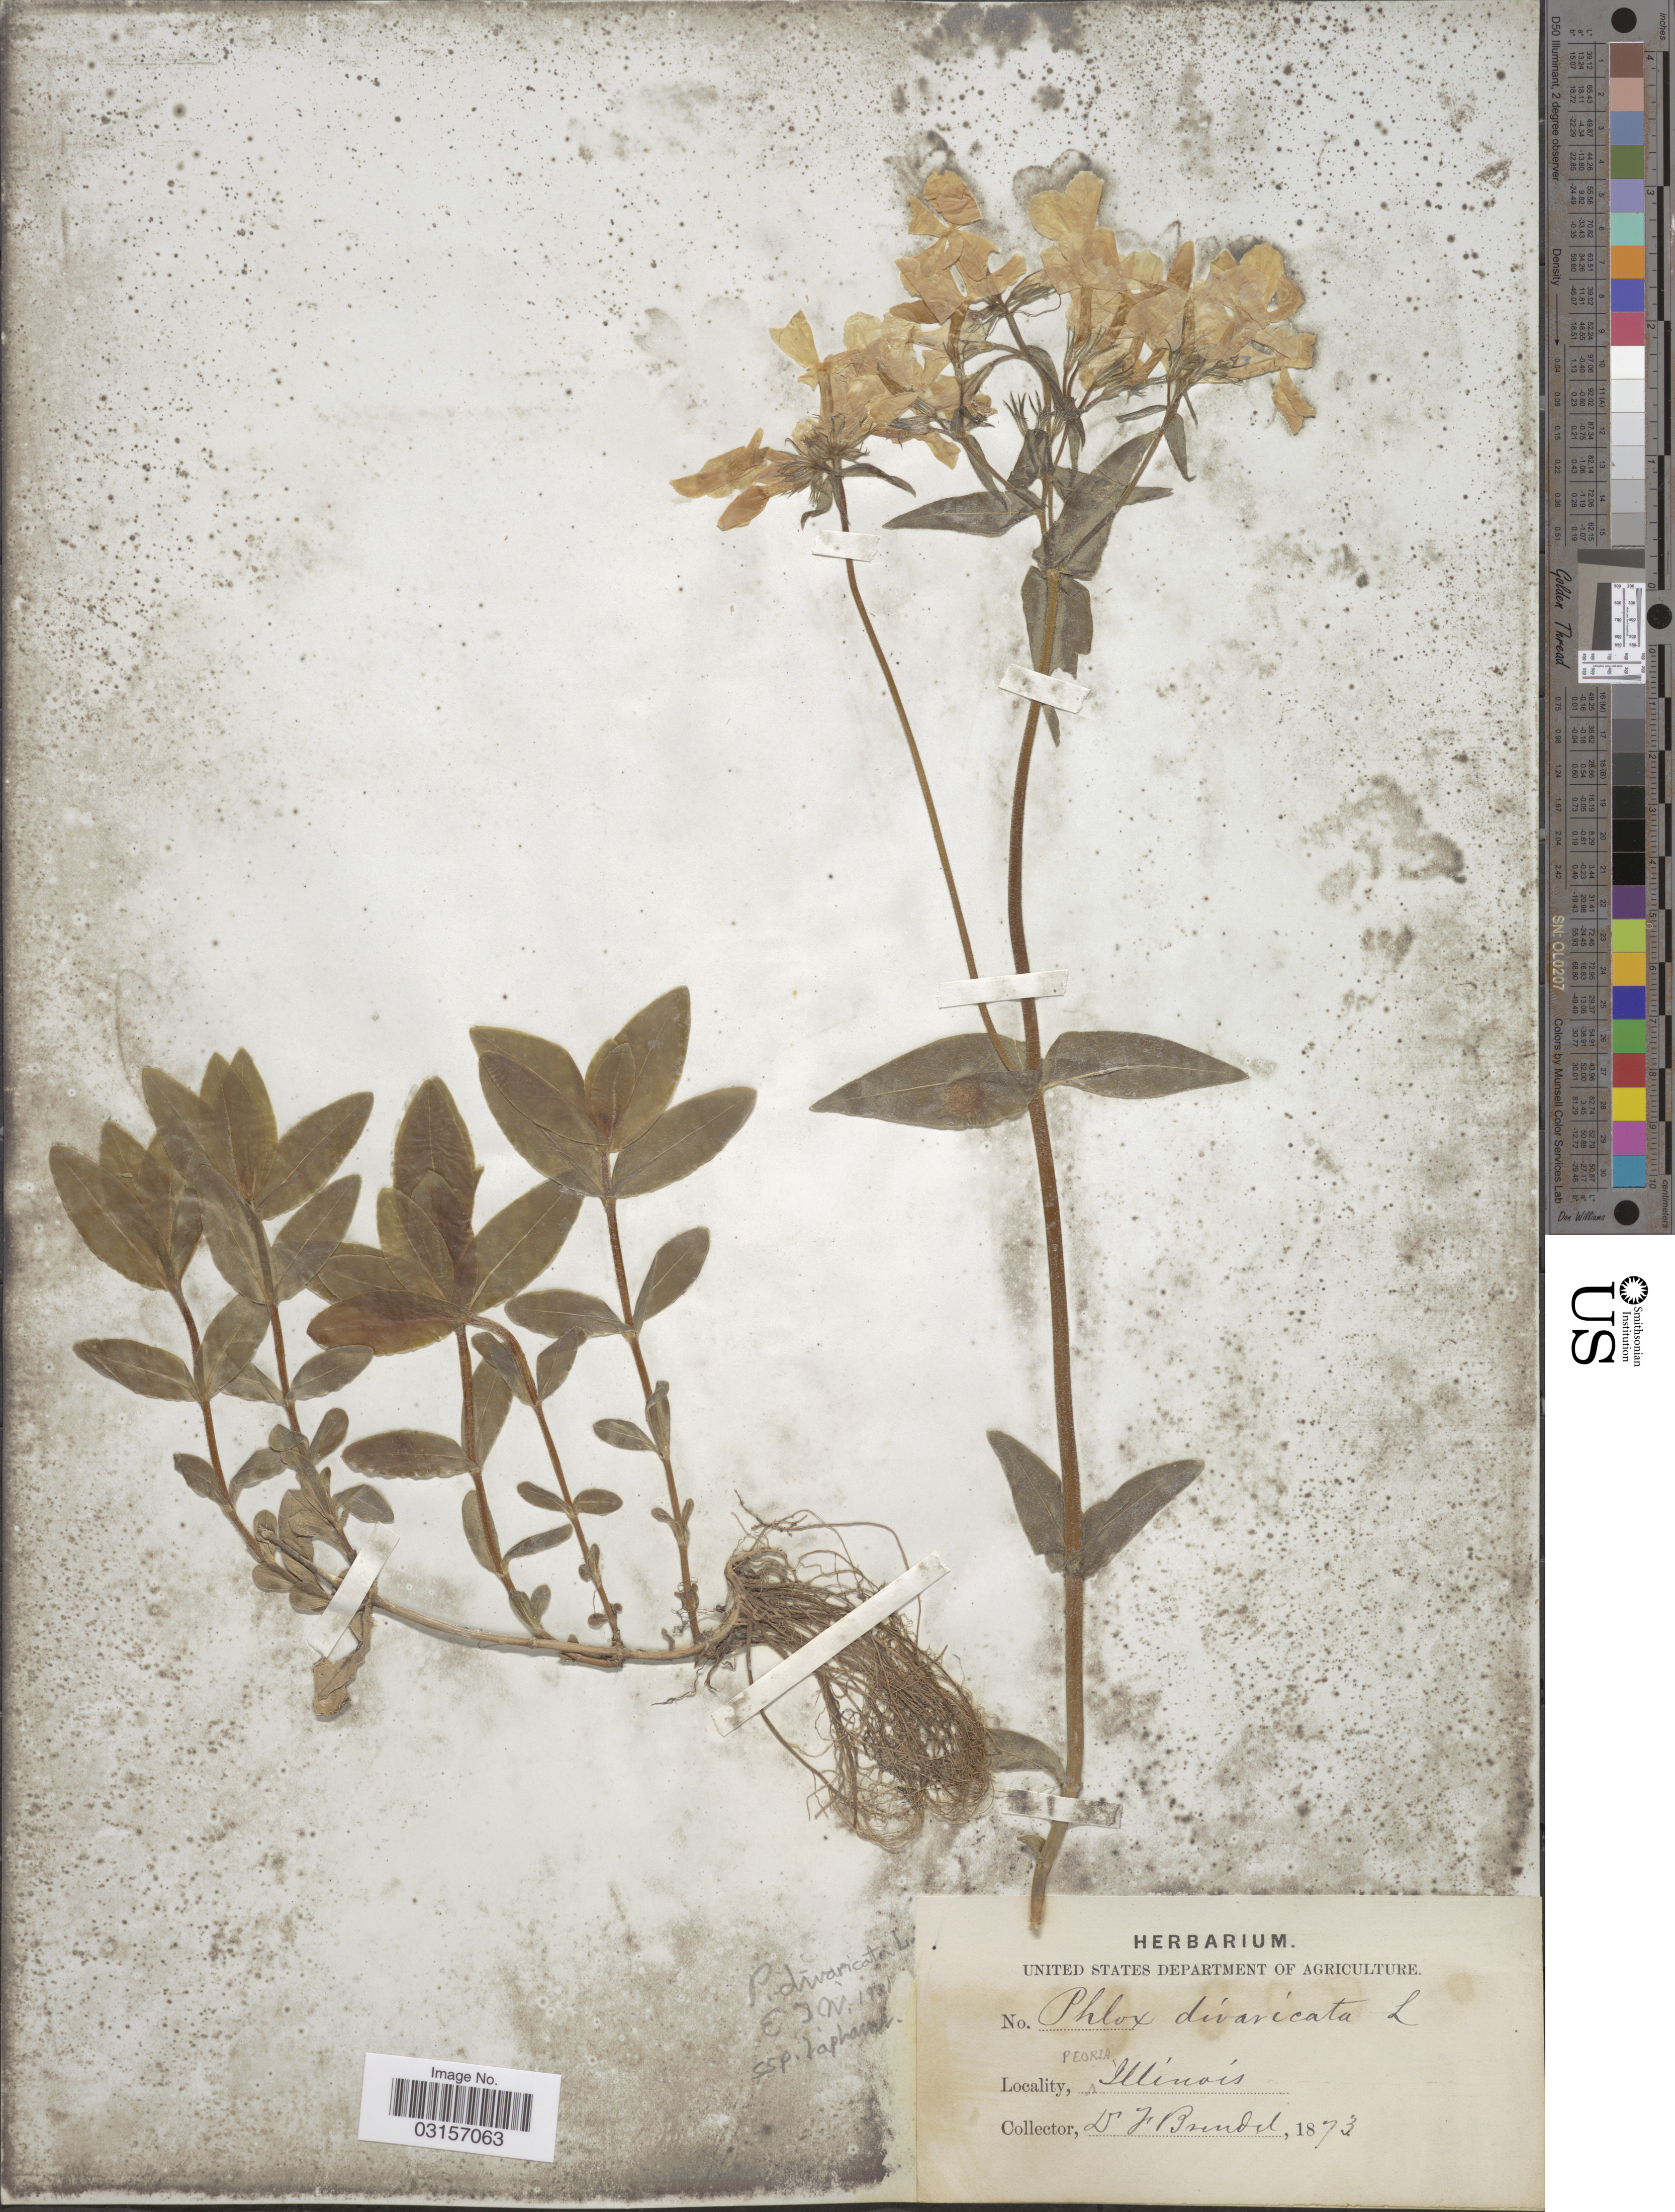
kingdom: Plantae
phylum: Tracheophyta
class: Magnoliopsida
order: Ericales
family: Polemoniaceae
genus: Phlox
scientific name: Phlox divaricata subsp. laphamii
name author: (Alph. Wood) Wherry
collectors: F. Brendel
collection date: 1873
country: United States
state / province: Illinois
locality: Peoria.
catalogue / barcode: US 103141